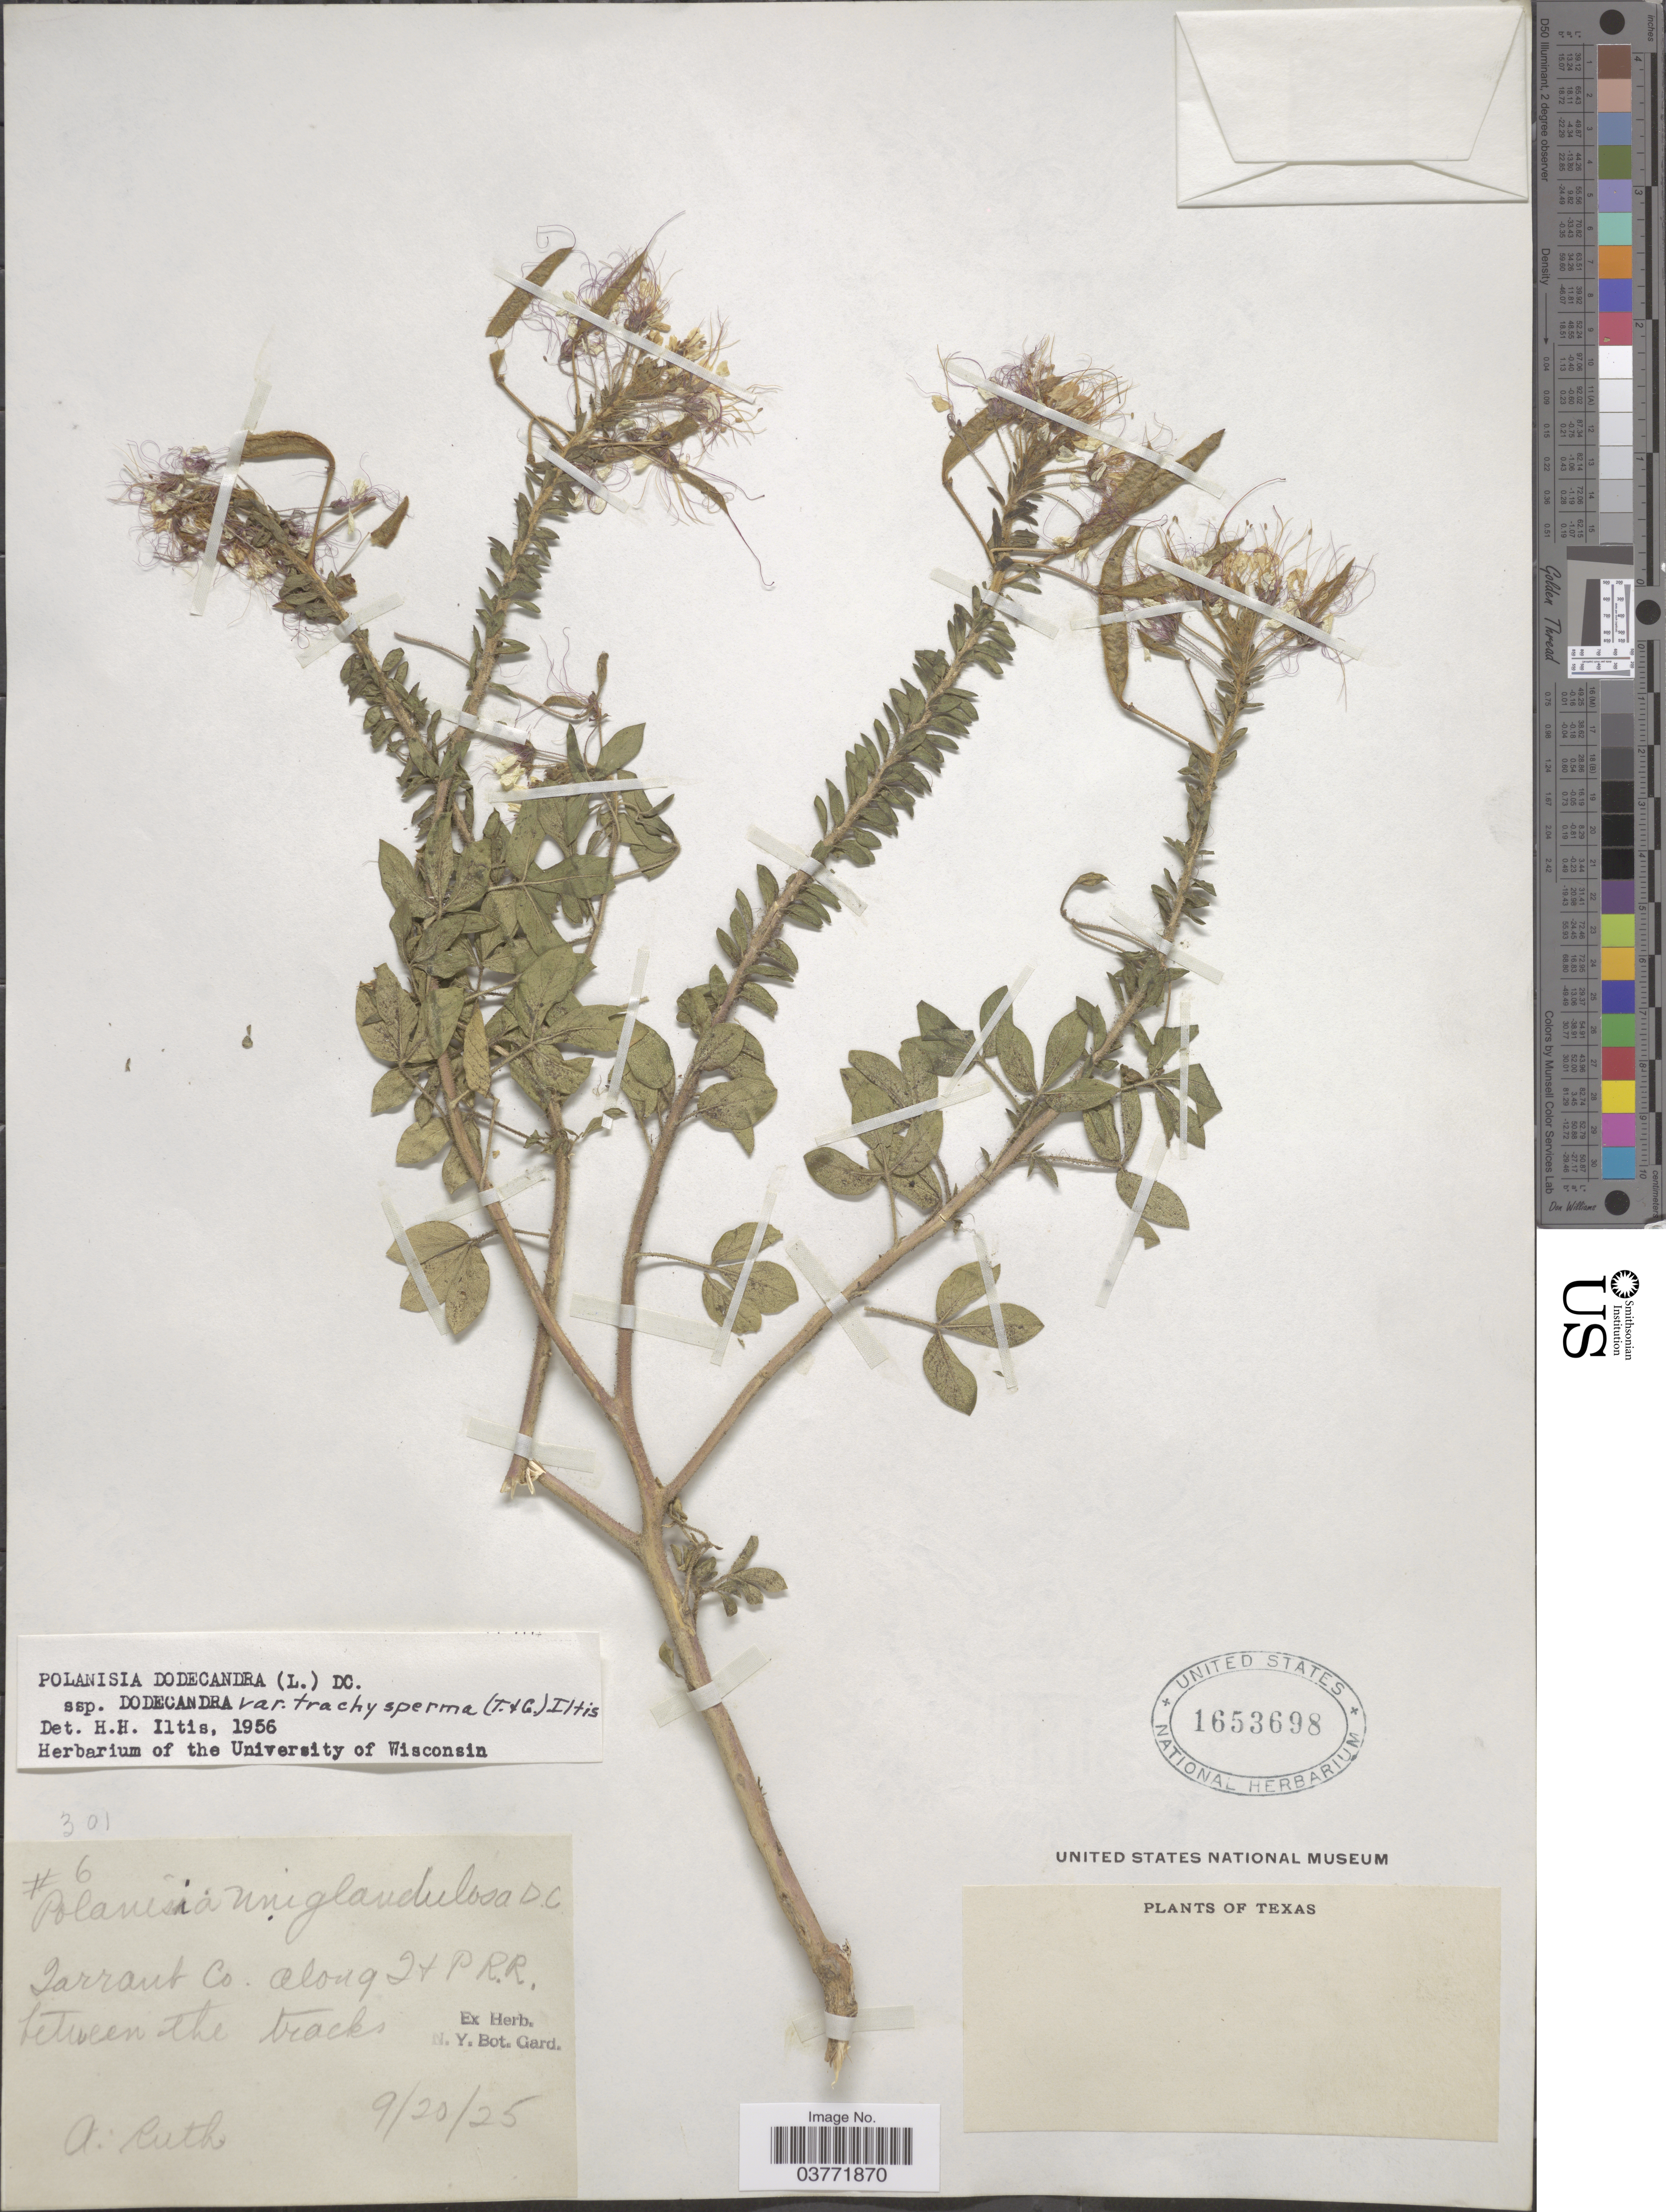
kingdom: Plantae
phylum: Tracheophyta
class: Magnoliopsida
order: Brassicales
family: Cleomaceae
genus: Polanisia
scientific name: Polanisia trachysperma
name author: Torr. & A. Gray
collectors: A. Ruth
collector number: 6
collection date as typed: Transcribed d/m/y: 20/9/25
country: United States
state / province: Texas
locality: Tarrant Co. along T & P R. R. between the tracks.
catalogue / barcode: US 1653698